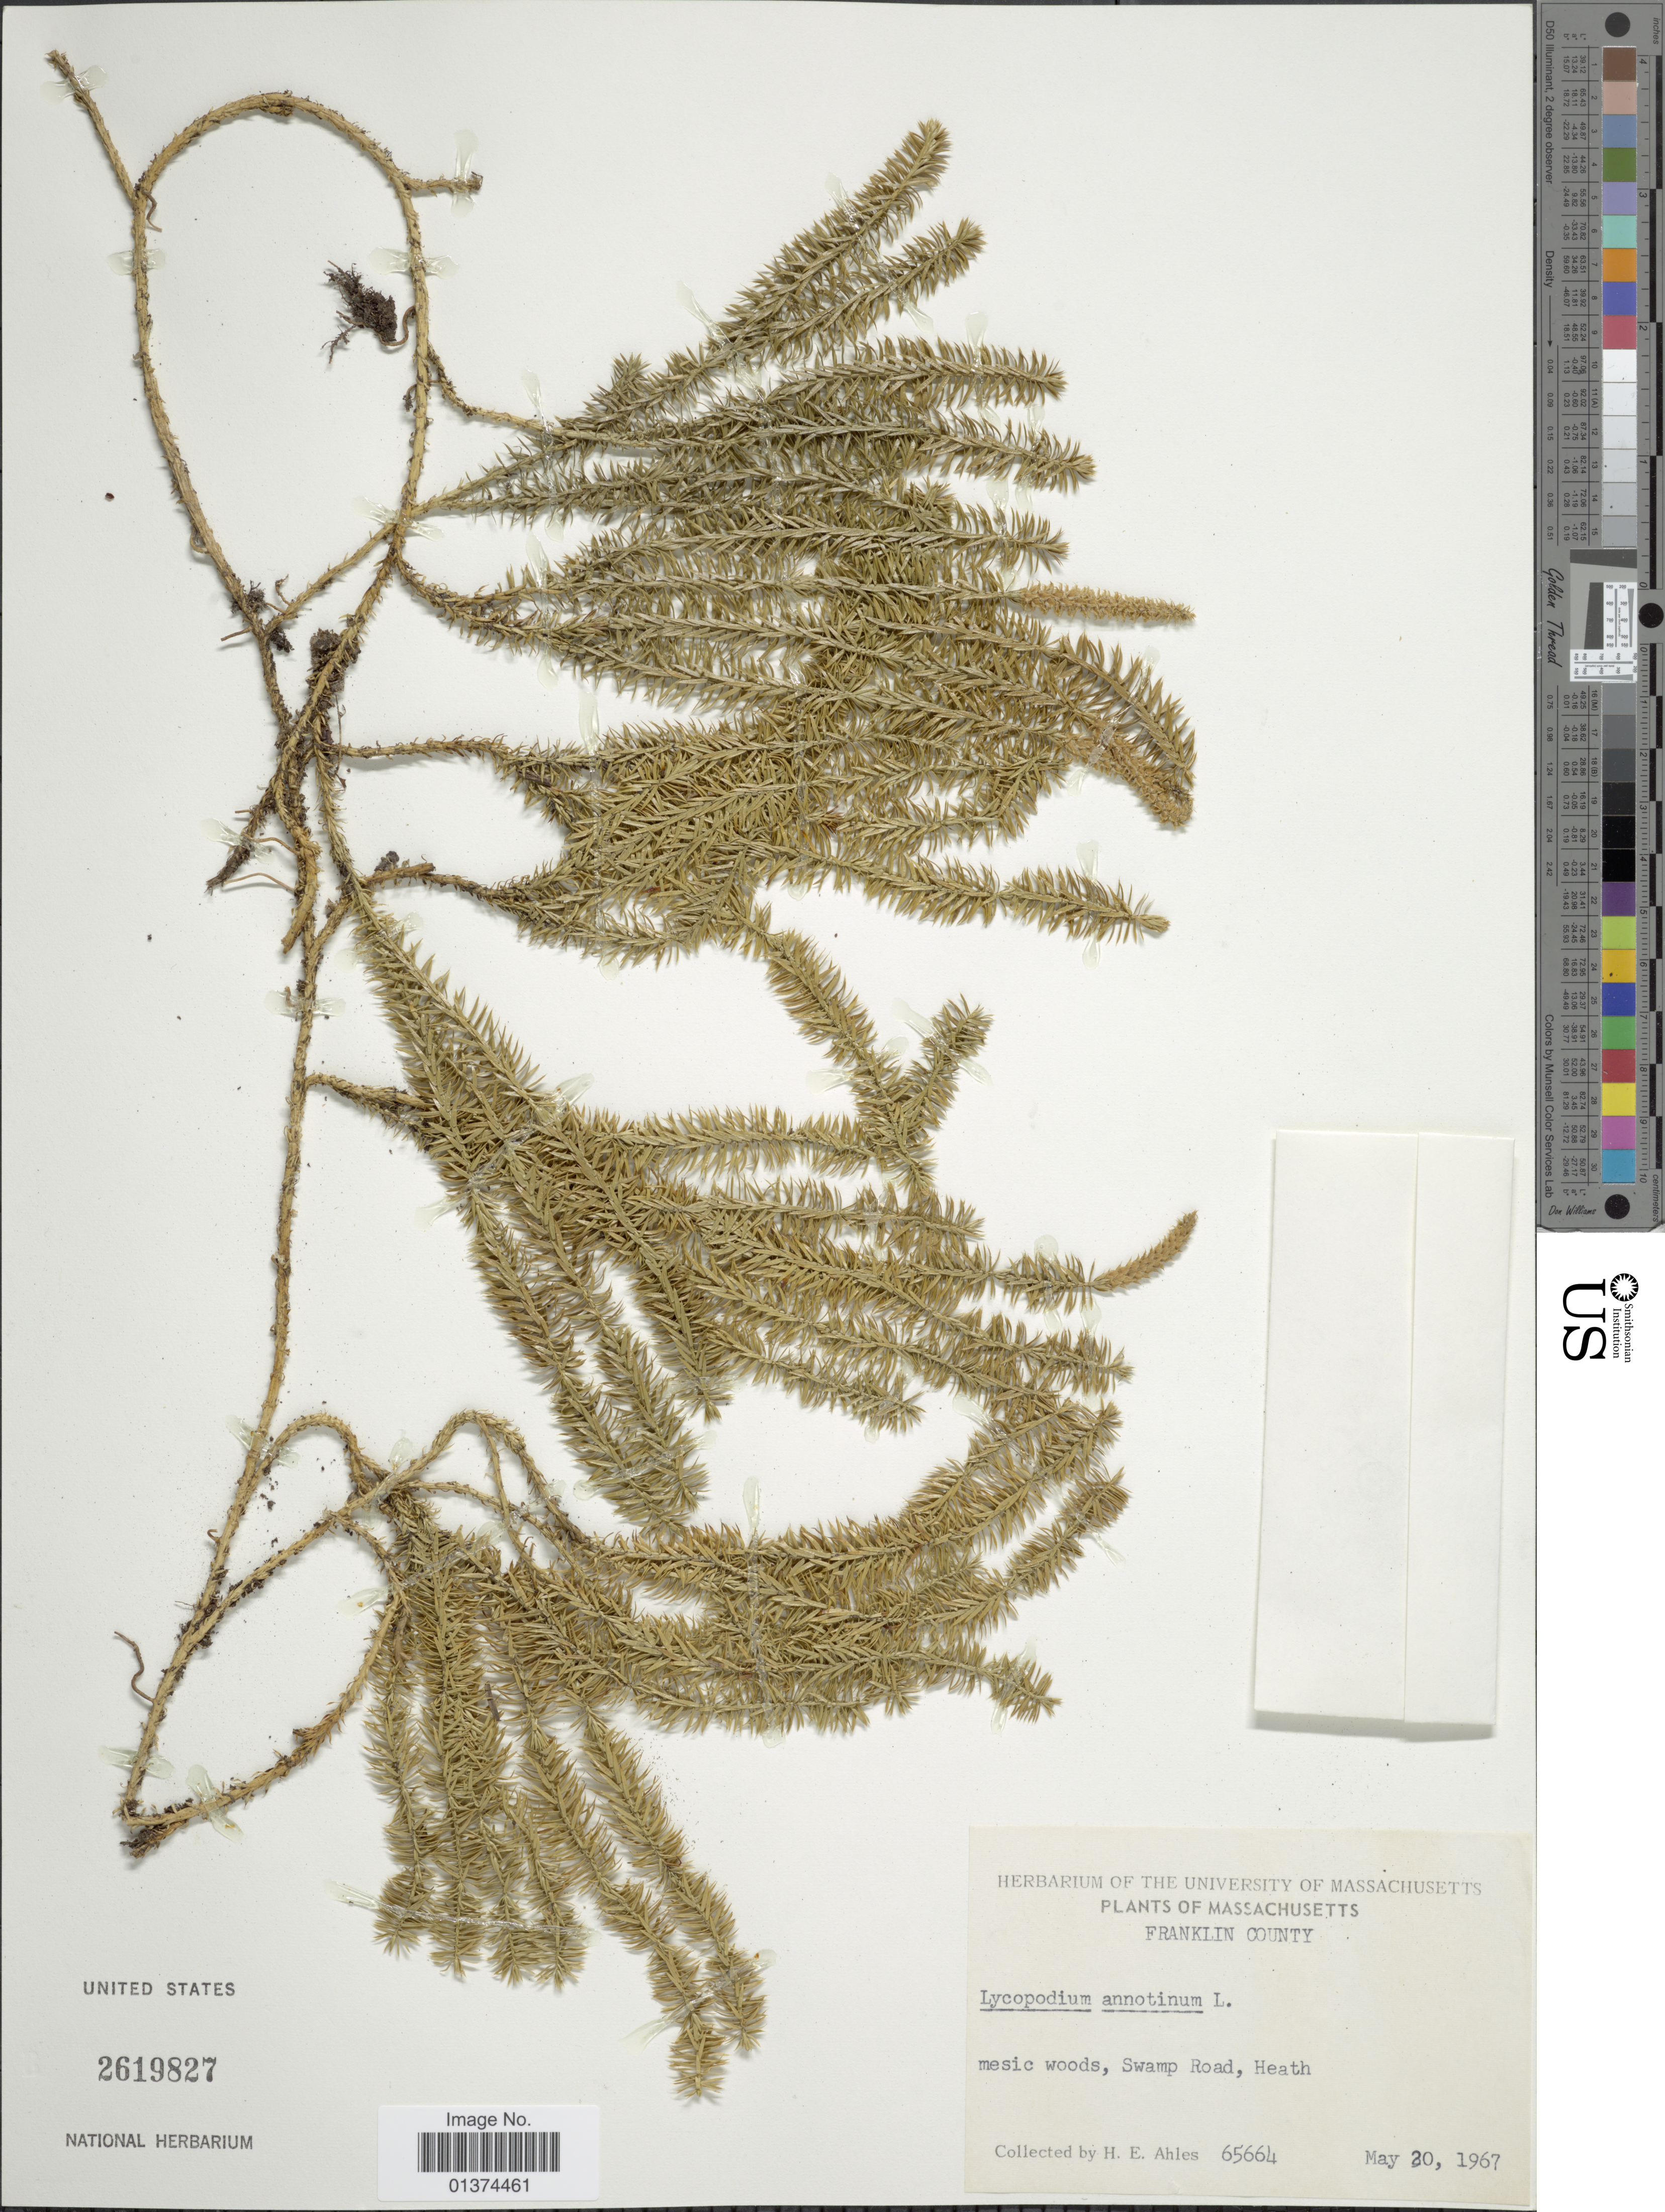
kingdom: Plantae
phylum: Tracheophyta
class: Lycopodiopsida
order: Lycopodiales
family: Lycopodiaceae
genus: Spinulum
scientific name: Spinulum annotinum subsp. annotinum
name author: (L.) A. Haines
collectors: H. E. Ahles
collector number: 65664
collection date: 1967-05-20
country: United States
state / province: Massachusetts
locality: Franklin County, mesic woods, Swamp Road, Heath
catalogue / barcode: US 2619827